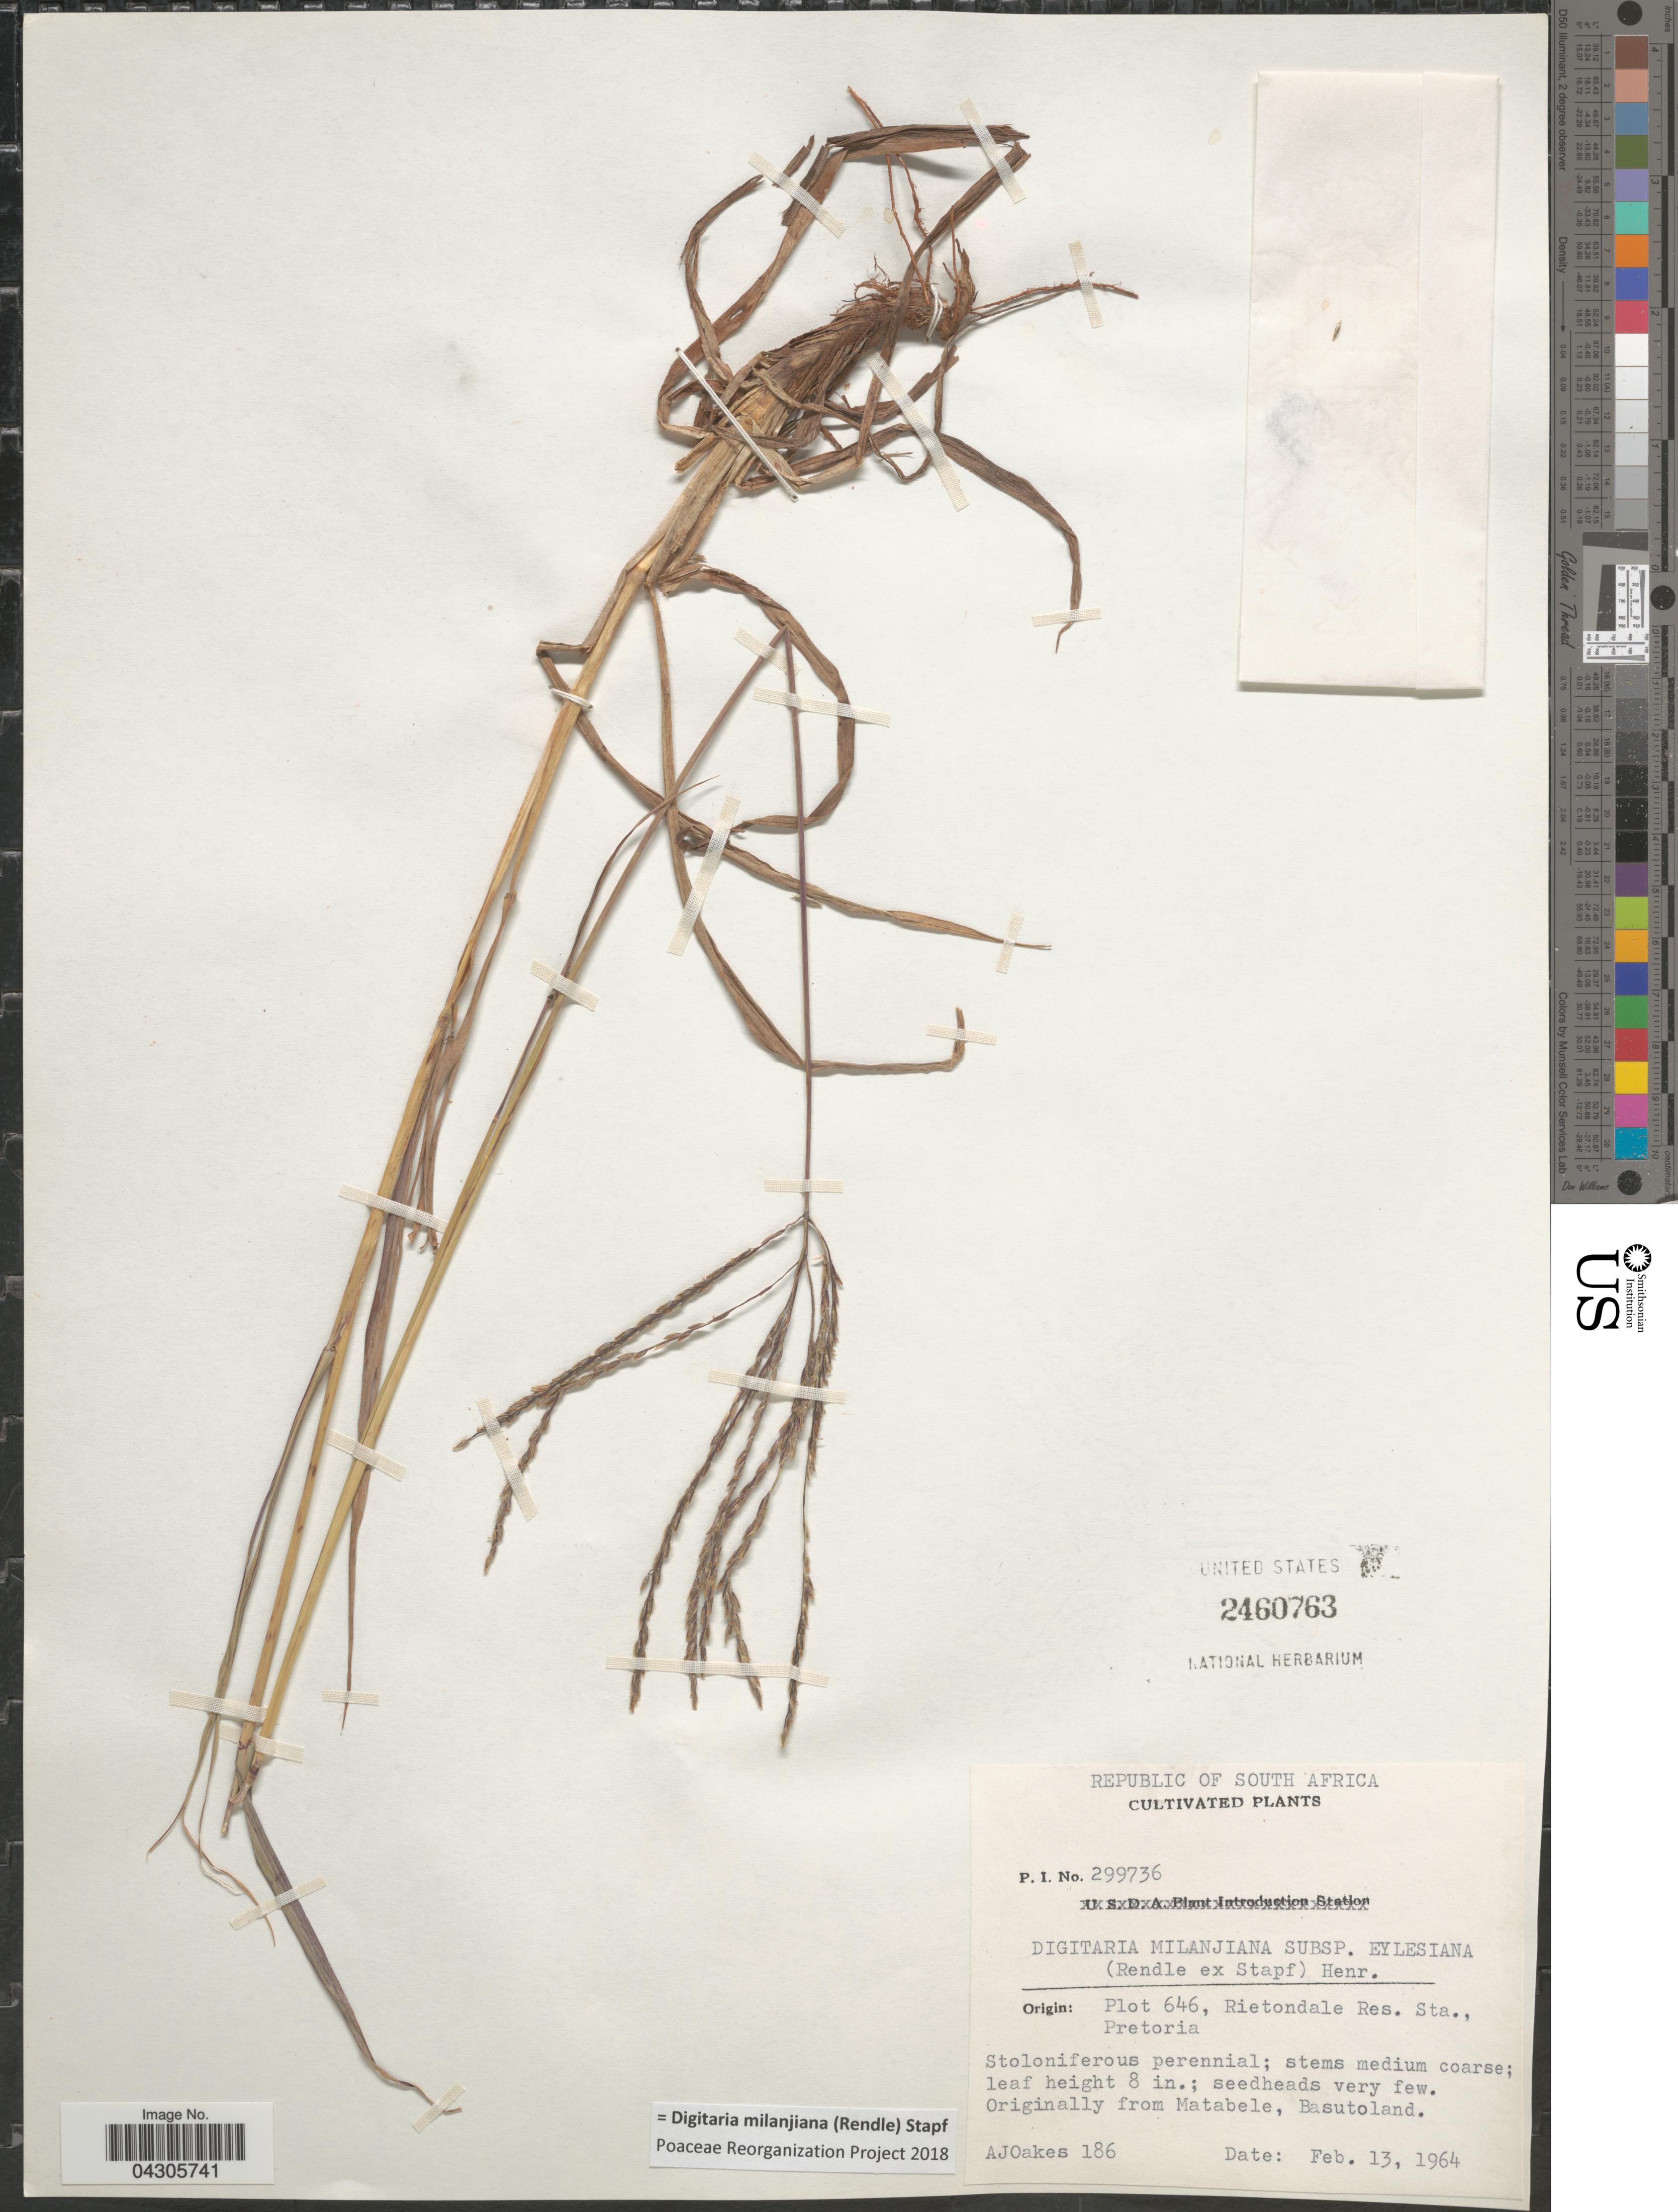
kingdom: Plantae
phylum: Tracheophyta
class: Liliopsida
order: Poales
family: Poaceae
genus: Digitaria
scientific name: Digitaria milanjiana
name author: (Rendle) Stapf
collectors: A. Oakes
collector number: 186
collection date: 1964-02-13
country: South Africa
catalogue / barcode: US 2460763